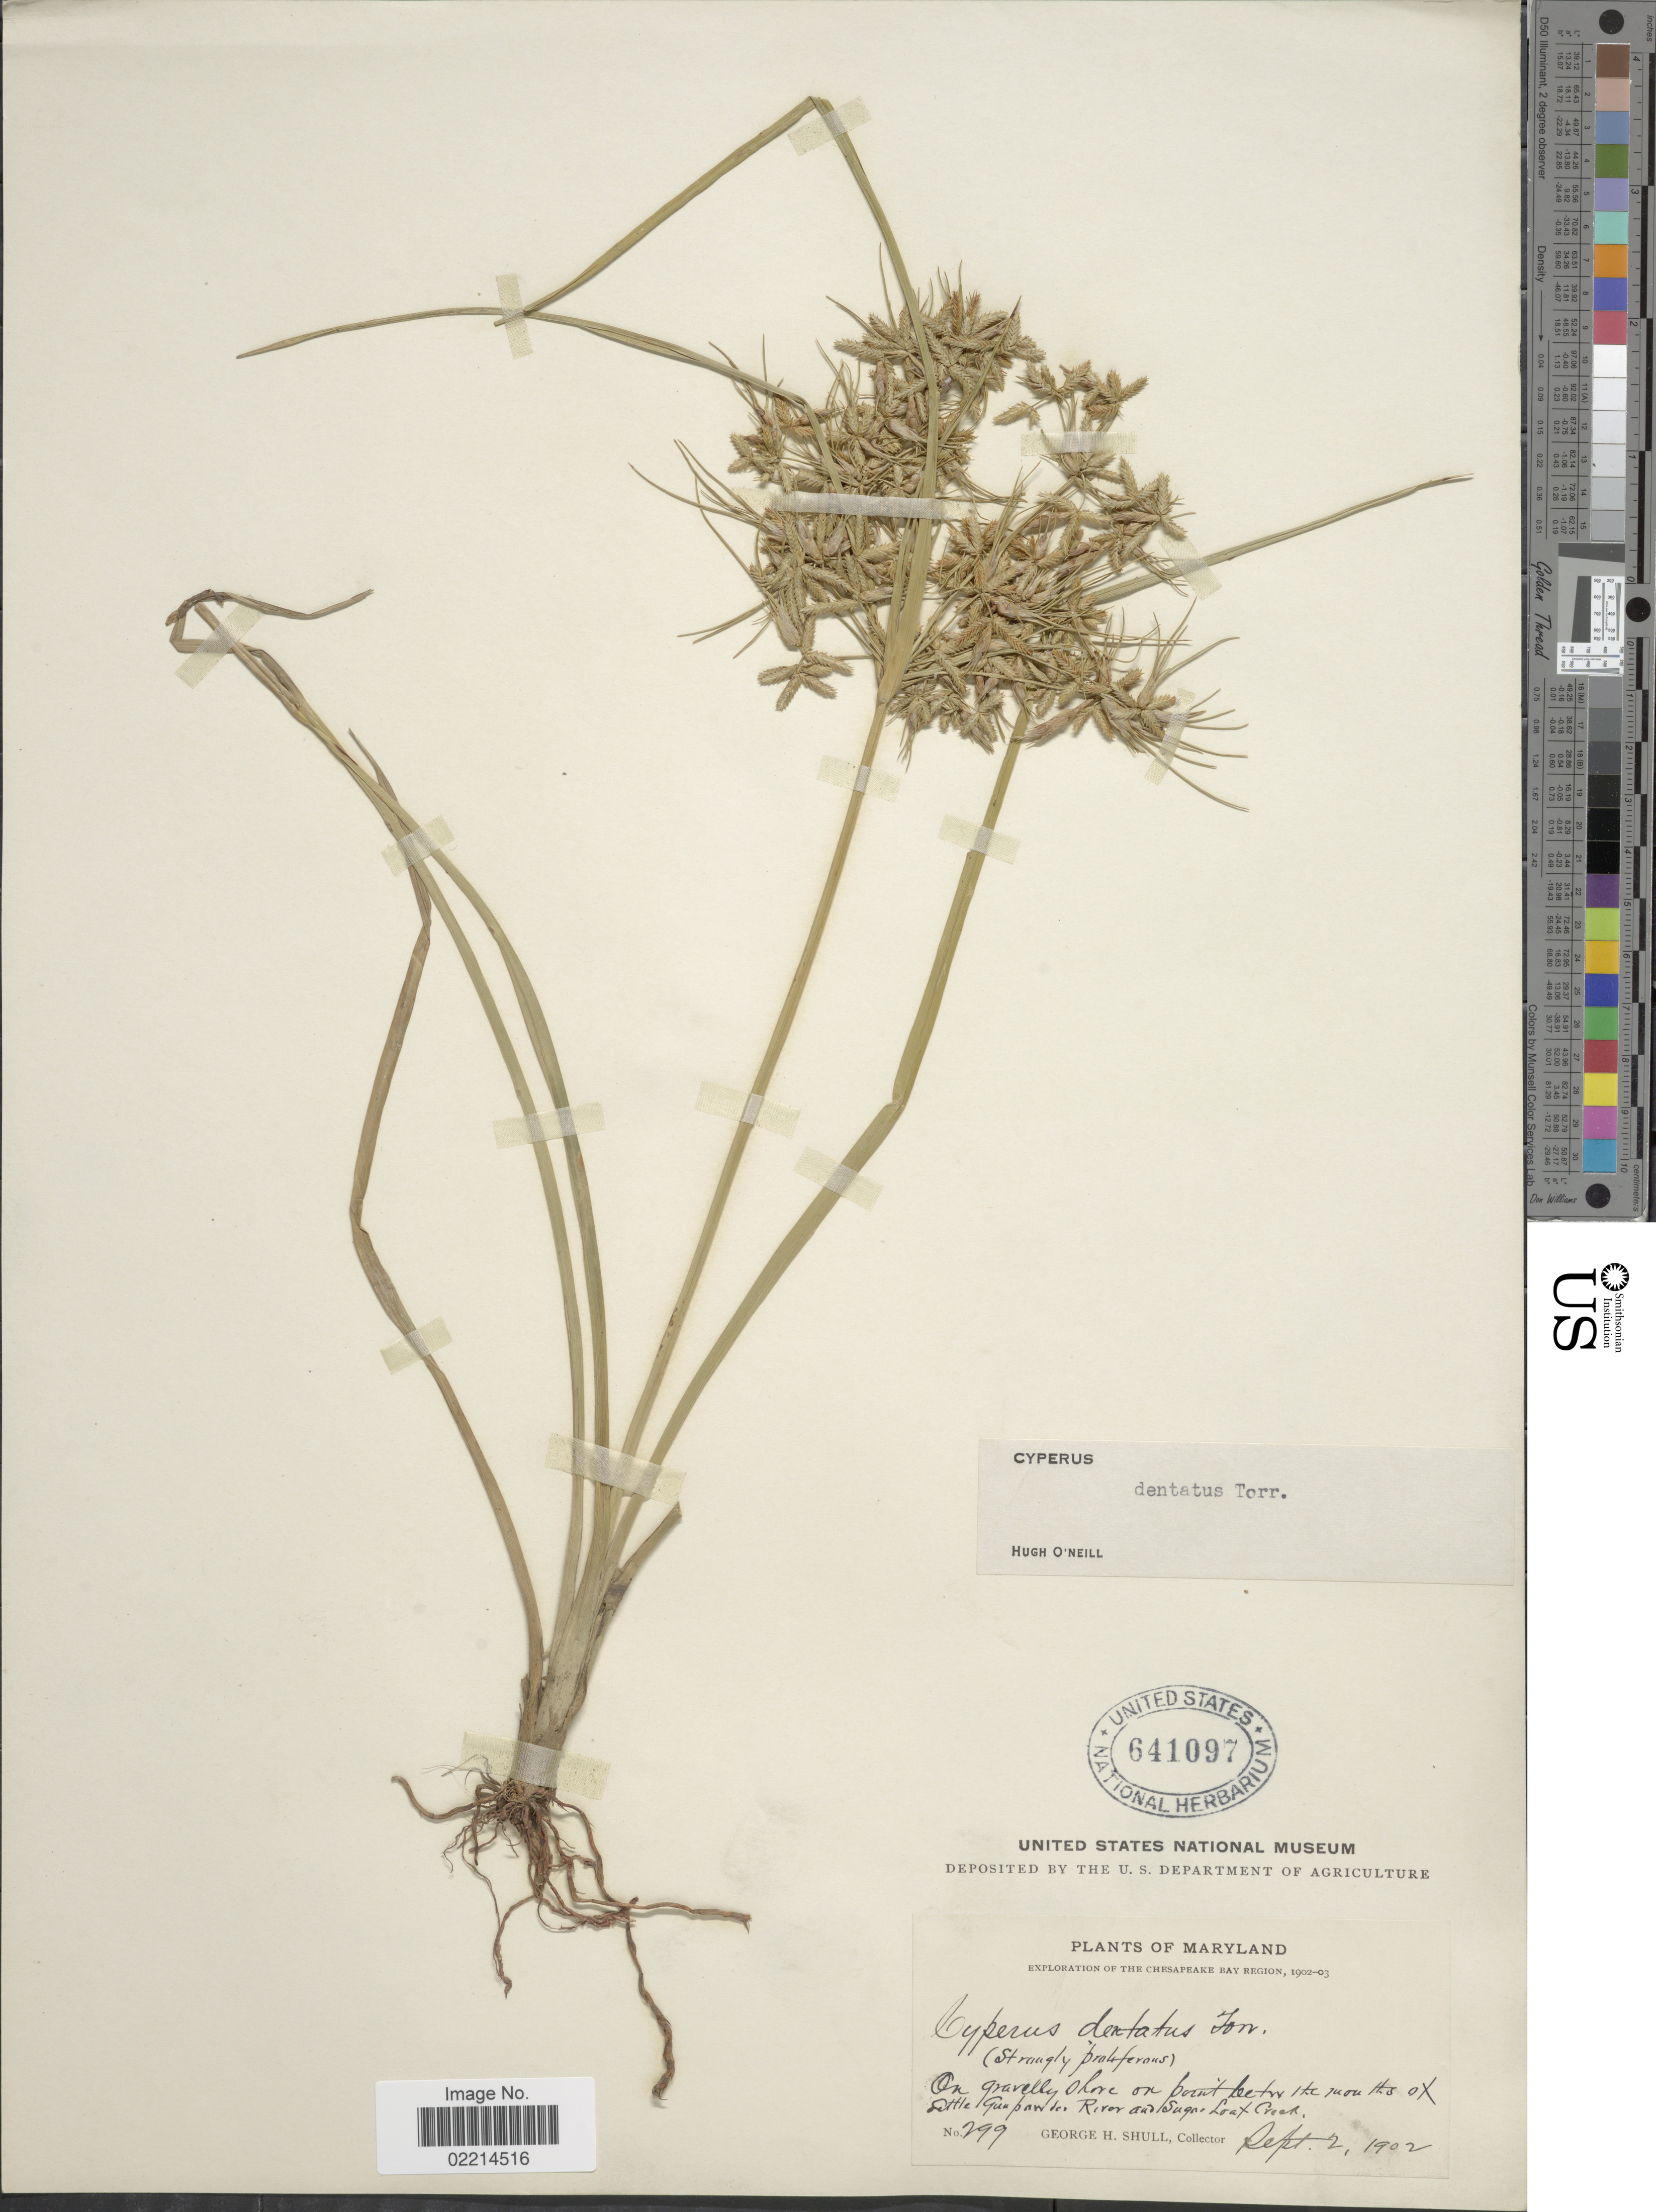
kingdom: Plantae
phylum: Tracheophyta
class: Liliopsida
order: Poales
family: Cyperaceae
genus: Cyperus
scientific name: Cyperus dentatus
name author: Torr.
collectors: G. H. Shull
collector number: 299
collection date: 1902-09-02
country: United States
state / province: Maryland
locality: The Chesapeake Bay Region, on gravelly shore on point betw the mouths of Little Gunpowder River and Sugar Loaf Creek.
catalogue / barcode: US 641097